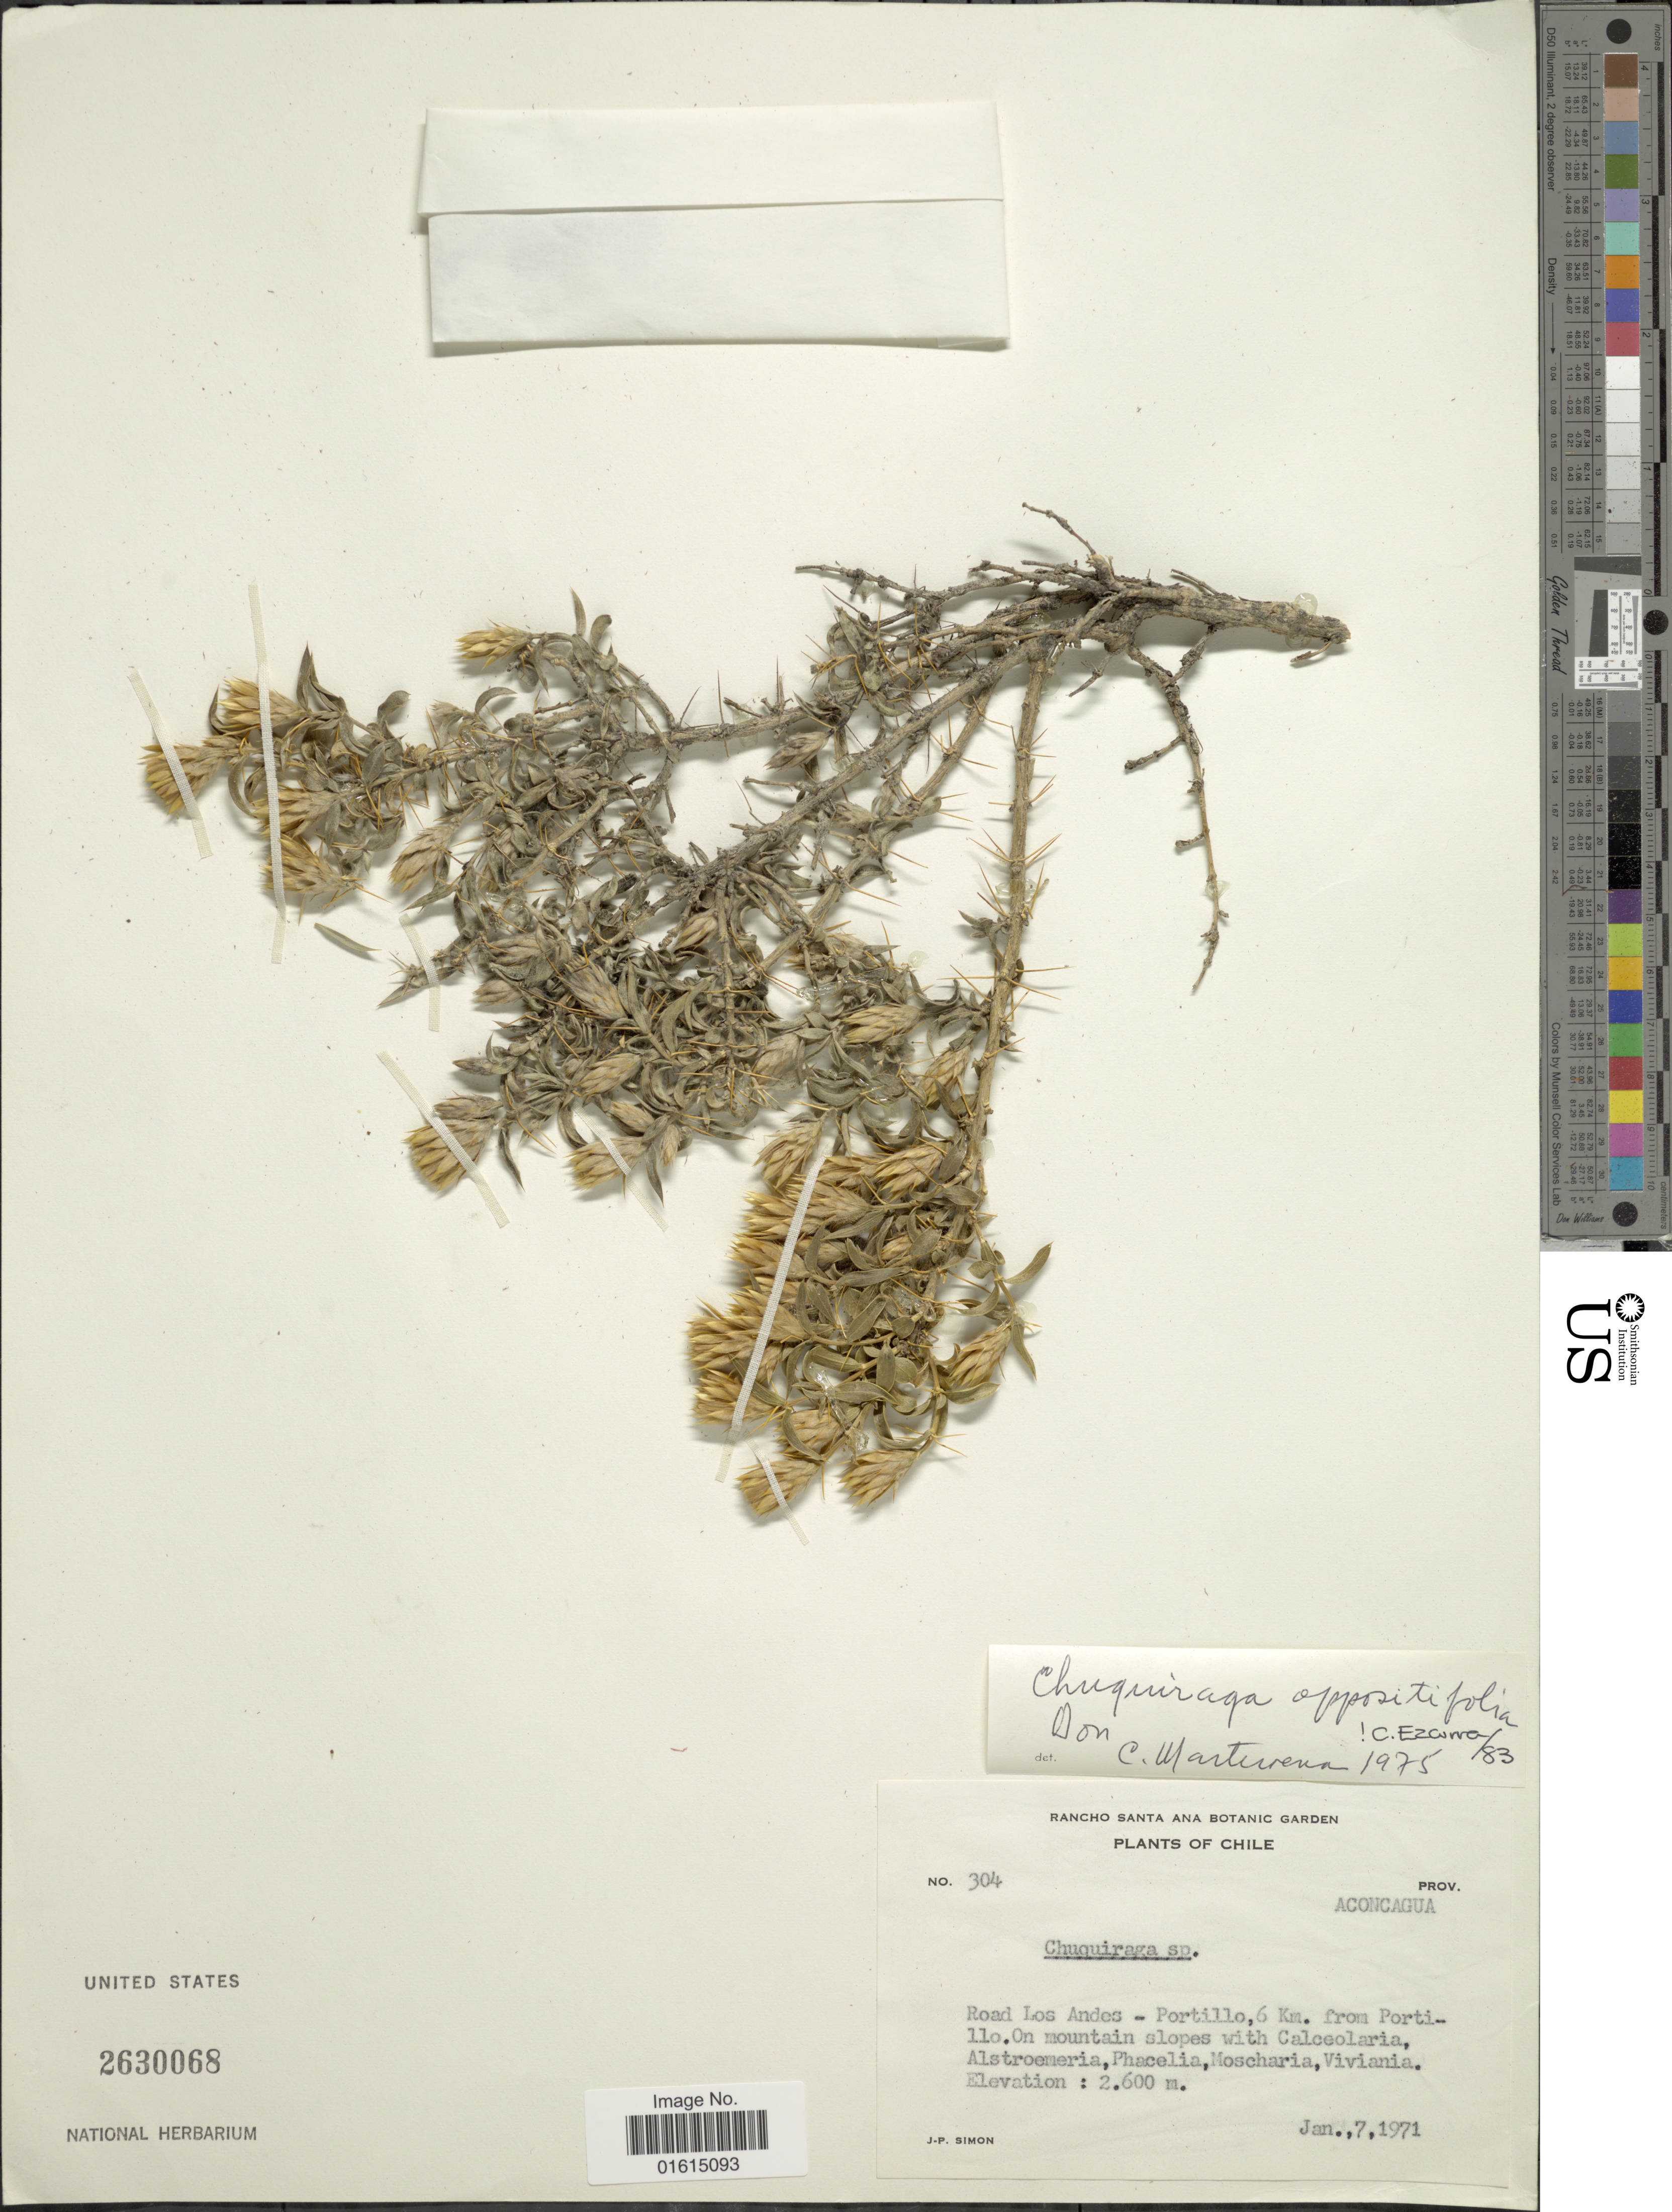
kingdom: Plantae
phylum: Tracheophyta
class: Magnoliopsida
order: Asterales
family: Asteraceae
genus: Chuquiraga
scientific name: Chuquiraga oppositifolia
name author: D. Don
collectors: J.-P. Simon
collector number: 304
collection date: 1971-01-07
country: Chile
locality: Prov. Aconcagua, Road Los Andes-Portillo, 6 km. from Portillo, on mountain slopes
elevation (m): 2600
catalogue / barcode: US 2630068